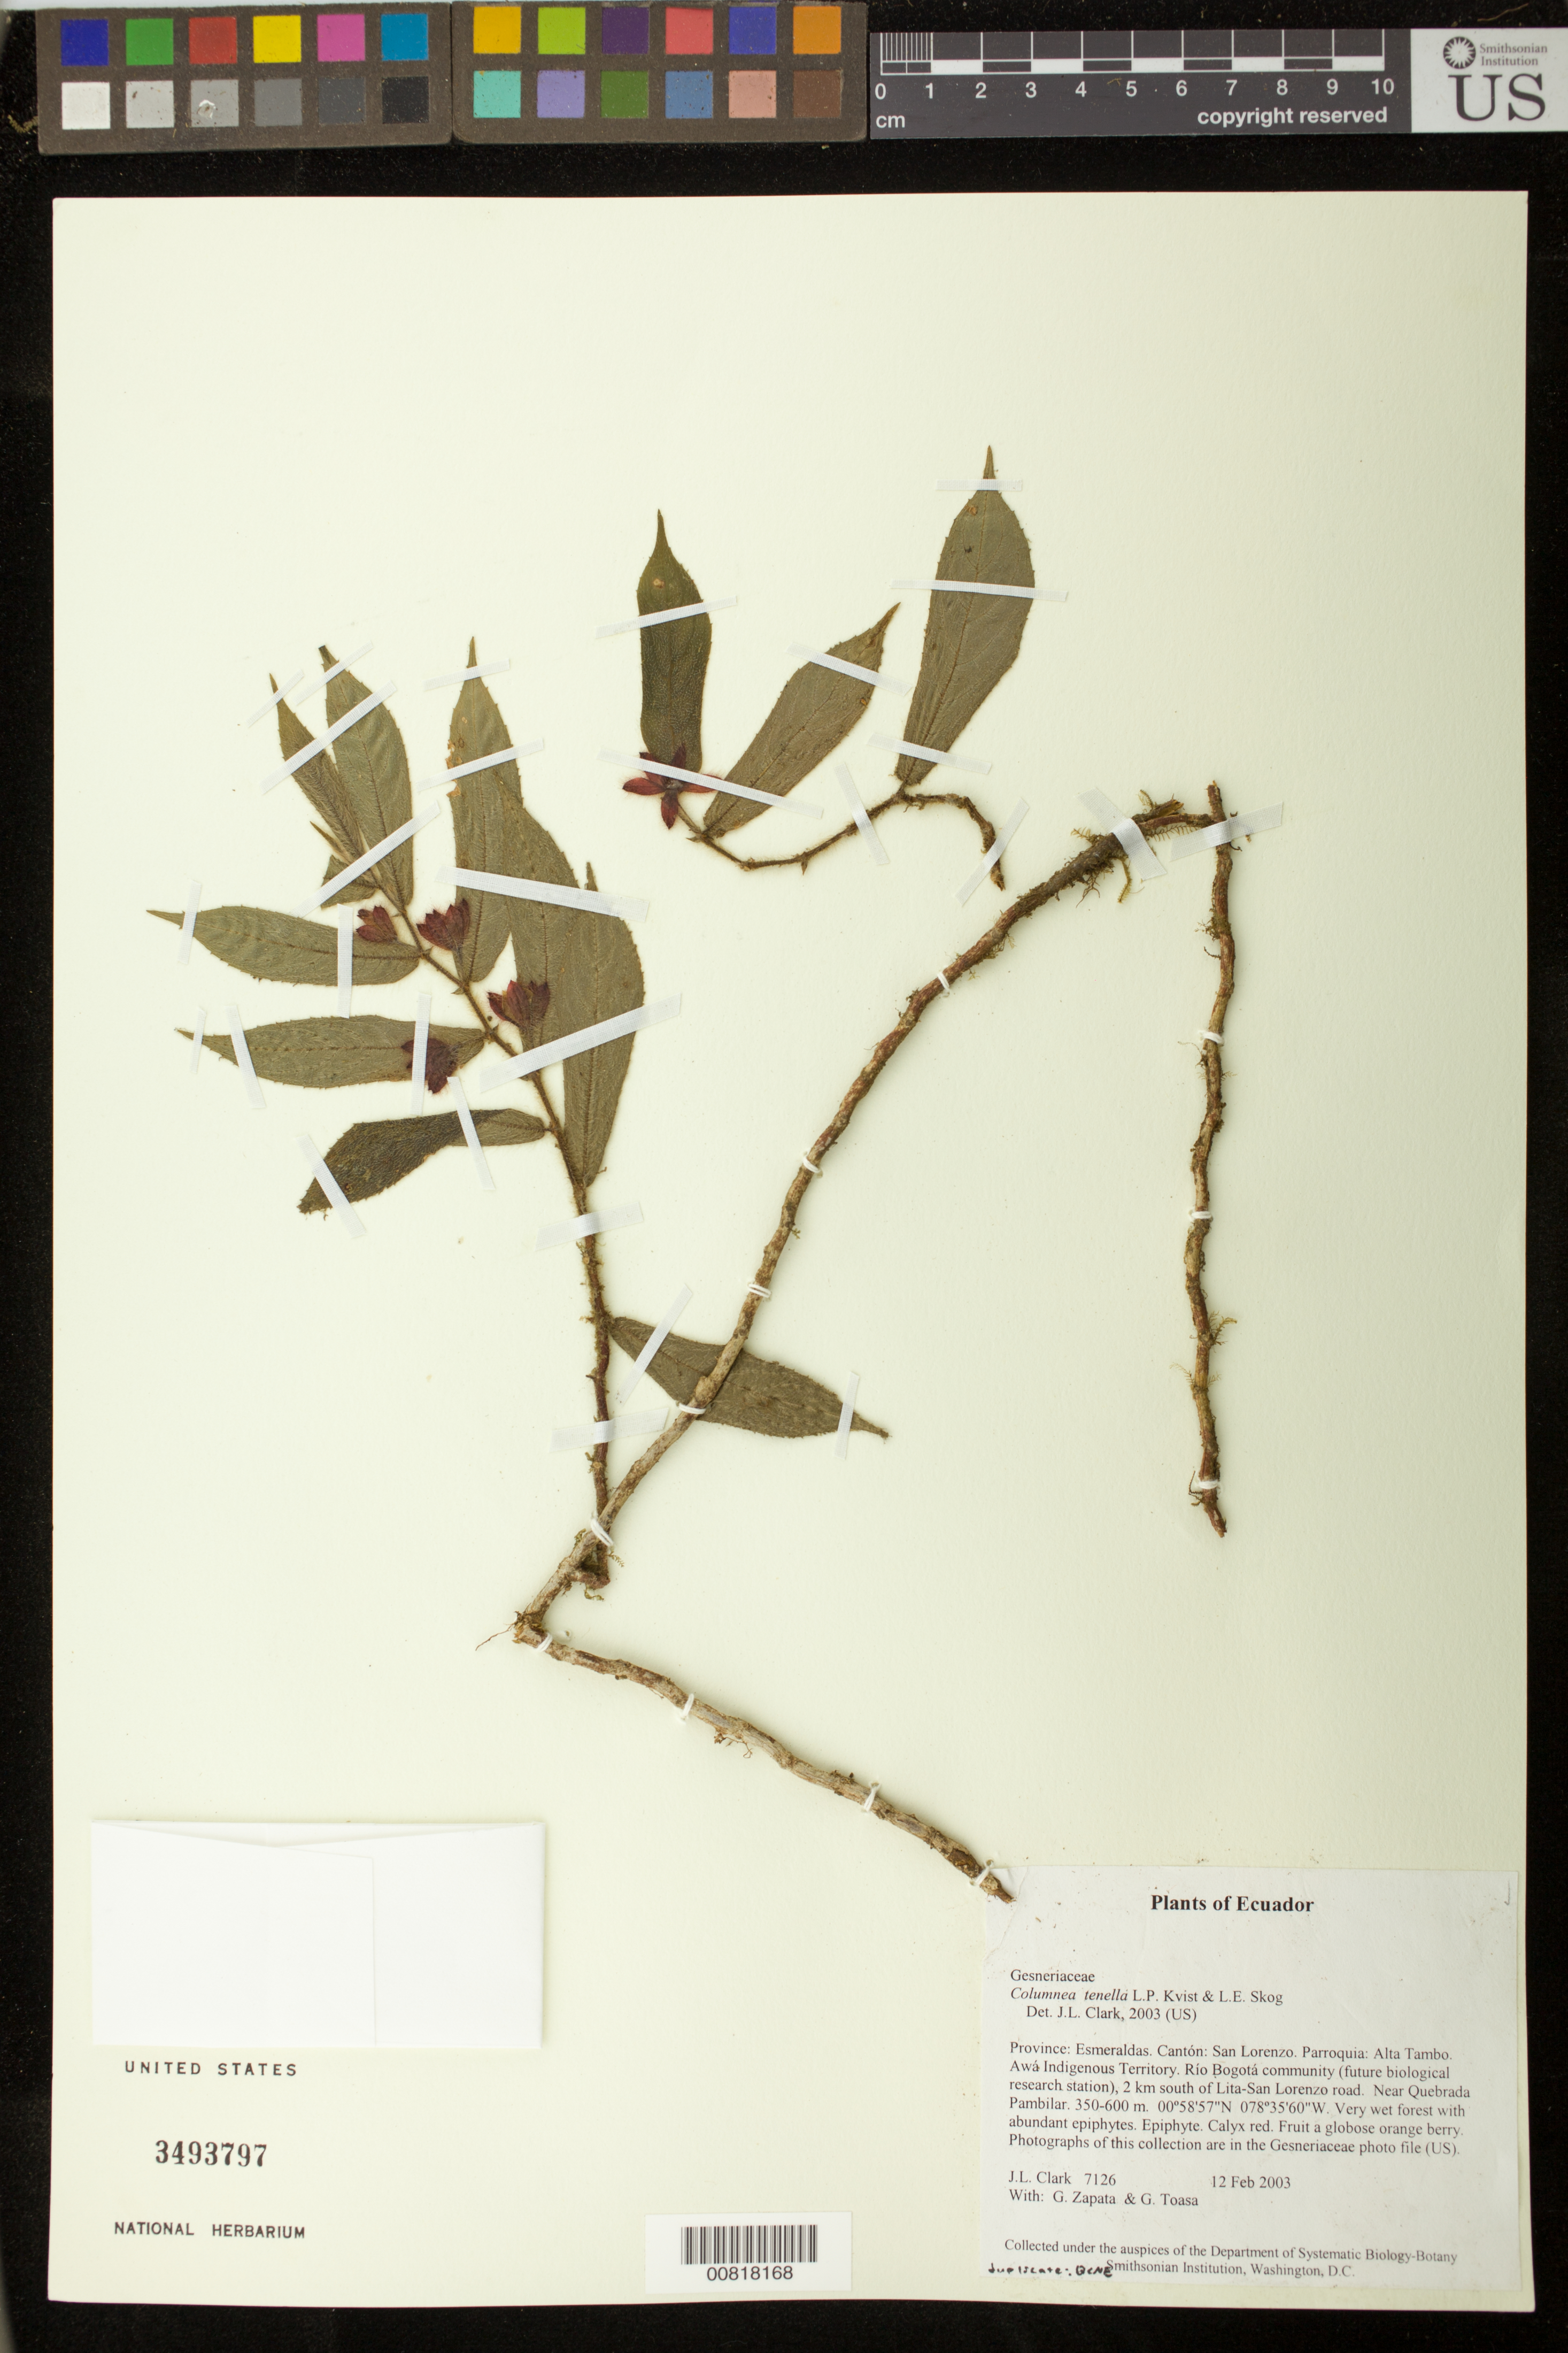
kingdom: Plantae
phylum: Tracheophyta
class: Magnoliopsida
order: Lamiales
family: Gesneriaceae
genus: Columnea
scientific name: Columnea tenella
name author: L.P. Kvist & L.E. Skog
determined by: Clark, J. L., (SEL), The Marie Selby Botanical Garden (UNITED STATES)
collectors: J. L. Clark, G. Zapata & G. Toasa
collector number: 7126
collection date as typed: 12 Feb 2003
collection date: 2003-02-12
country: Ecuador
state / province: Esmeraldas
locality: San Lorenzo. Parroquia: Alta Tambo. Awá Indigenous Territory. Río Bogotá community (future biological research station), 2 km south of Lita-San Lorenzo road. Near Quebrada Pambilar.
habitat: Very wet forest with abundant epiphytes.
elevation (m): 350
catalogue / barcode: US 3493797